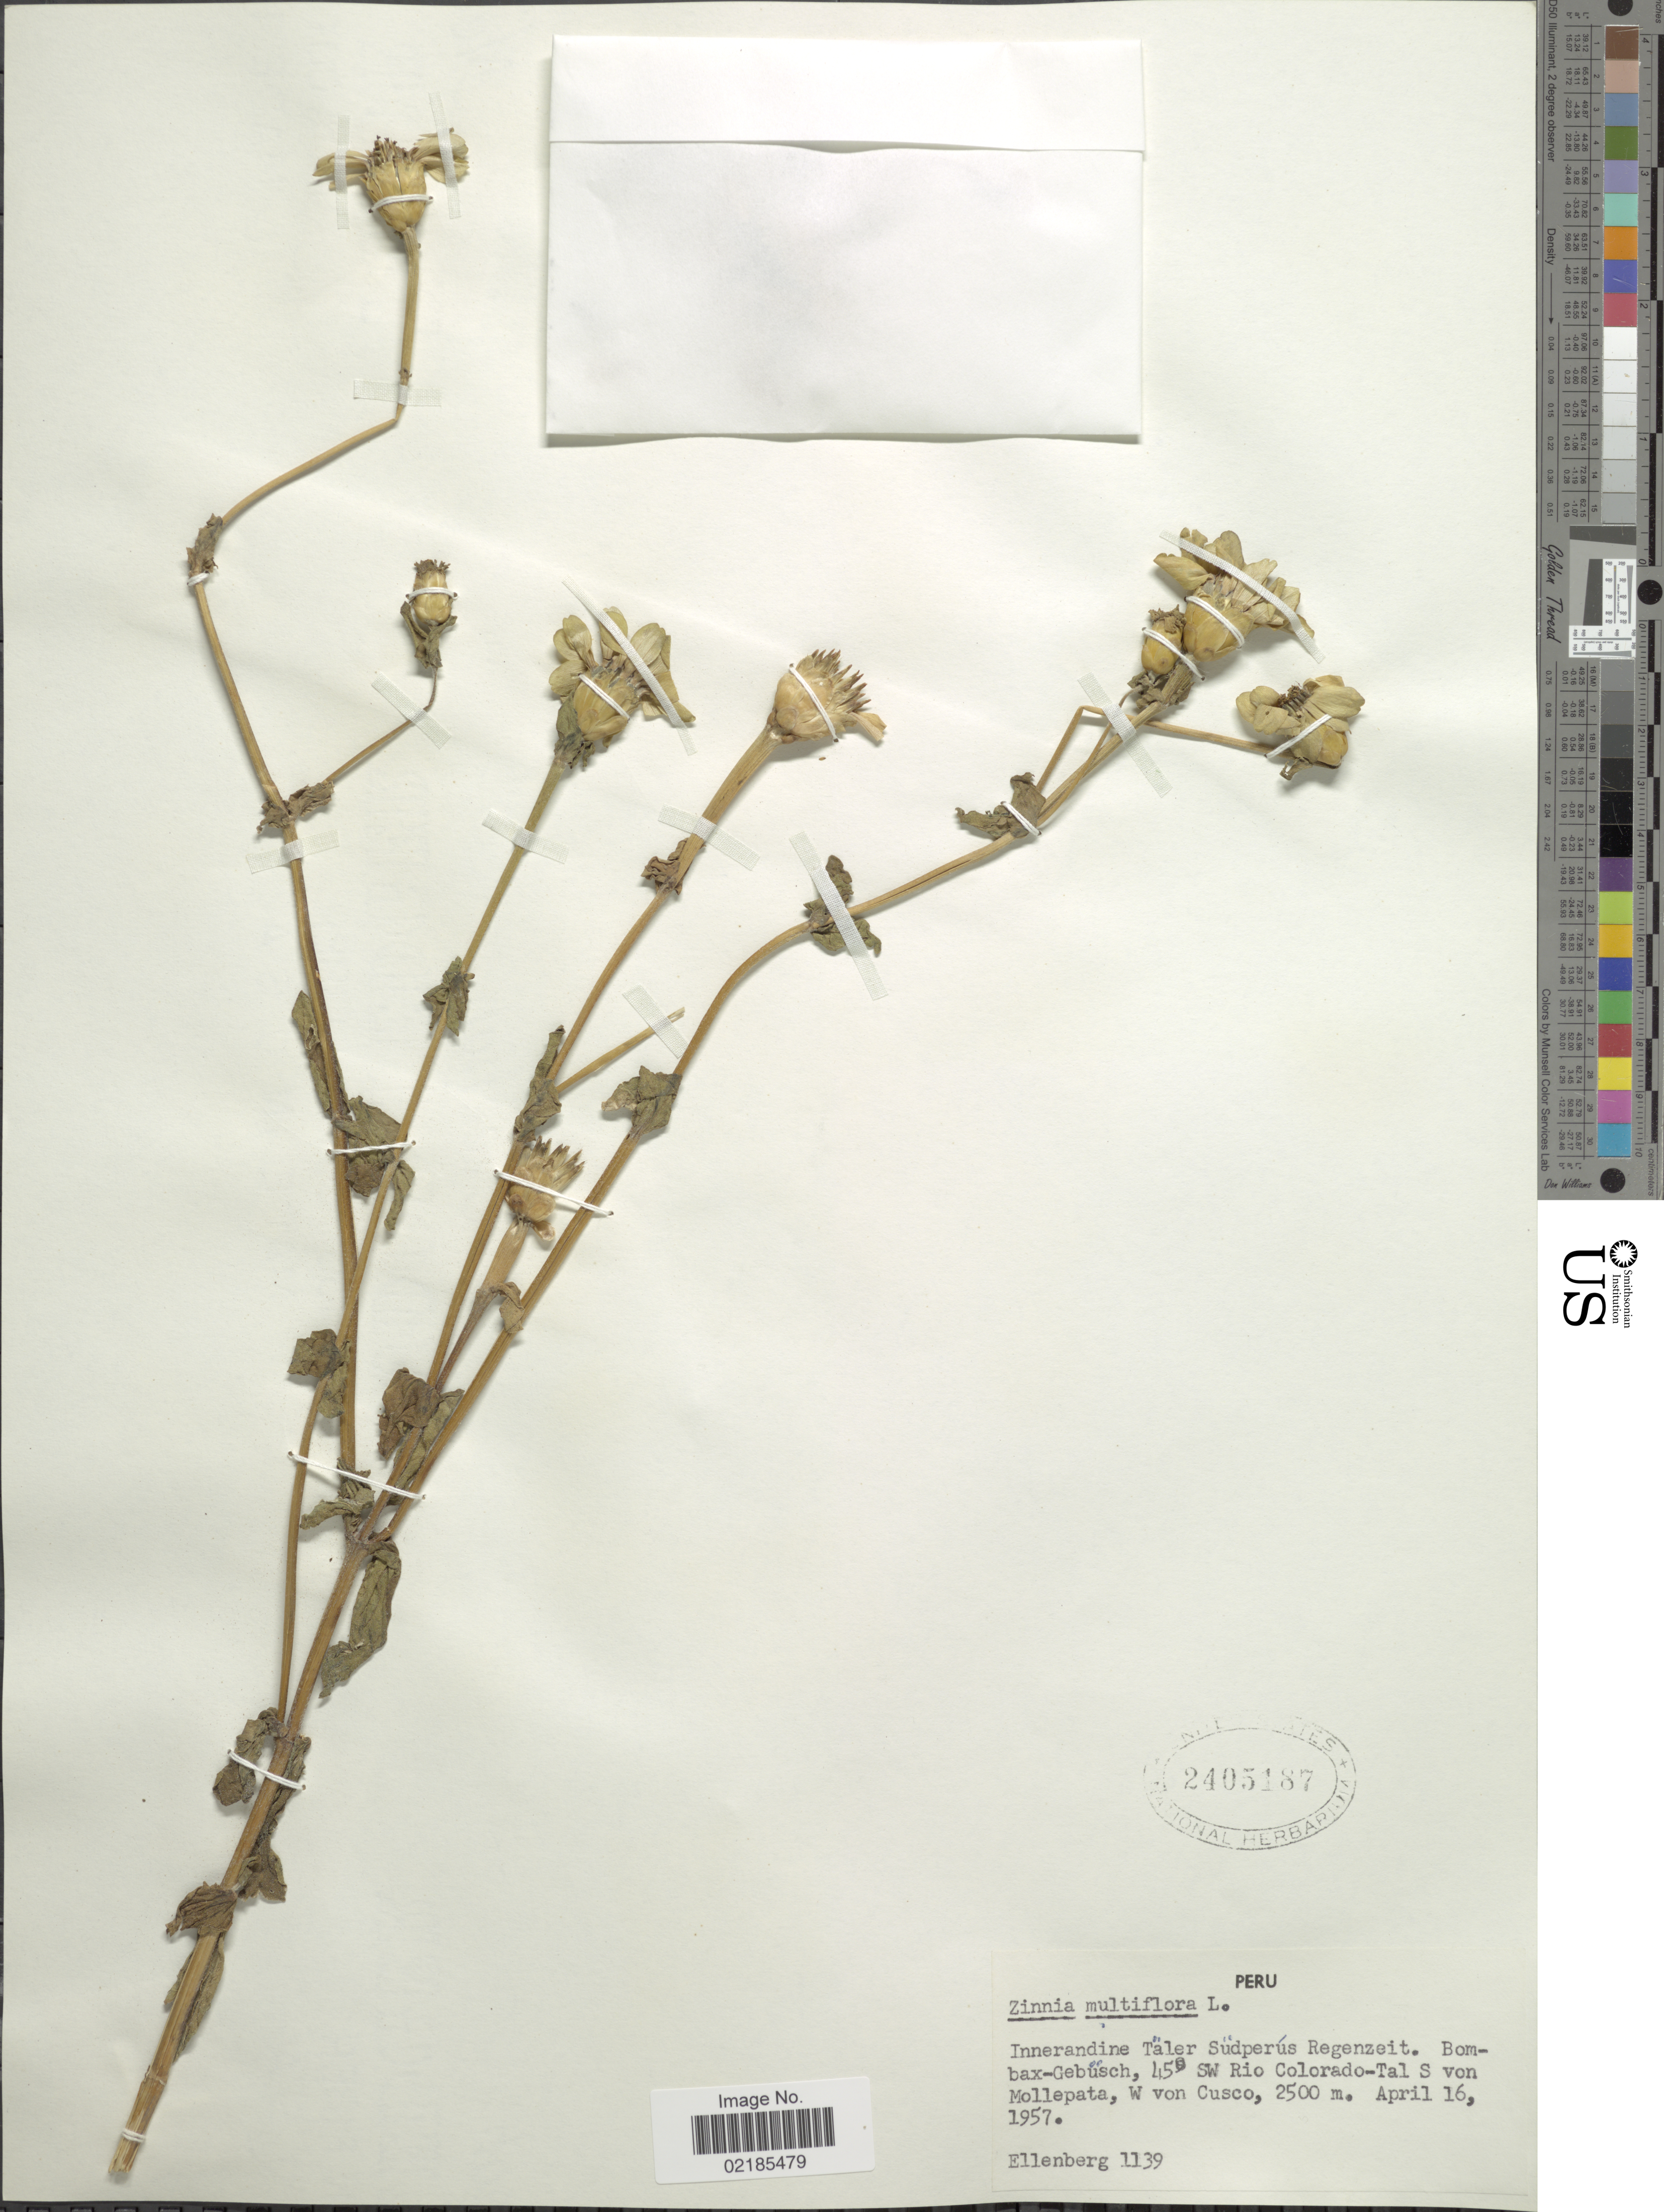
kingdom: Plantae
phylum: Tracheophyta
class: Magnoliopsida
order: Asterales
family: Asteraceae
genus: Zinnia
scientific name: Zinnia multiflora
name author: L.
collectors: H. Ellenberg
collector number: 1139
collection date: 1957-04-16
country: Peru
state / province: Cusco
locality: Innerandine Taler Sudperus Regenzeit, Bombax-Gebusch, 45° SW Rio Colorado-Tal S von Mollepata, W von Cusco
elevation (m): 2500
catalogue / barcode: US 2405187